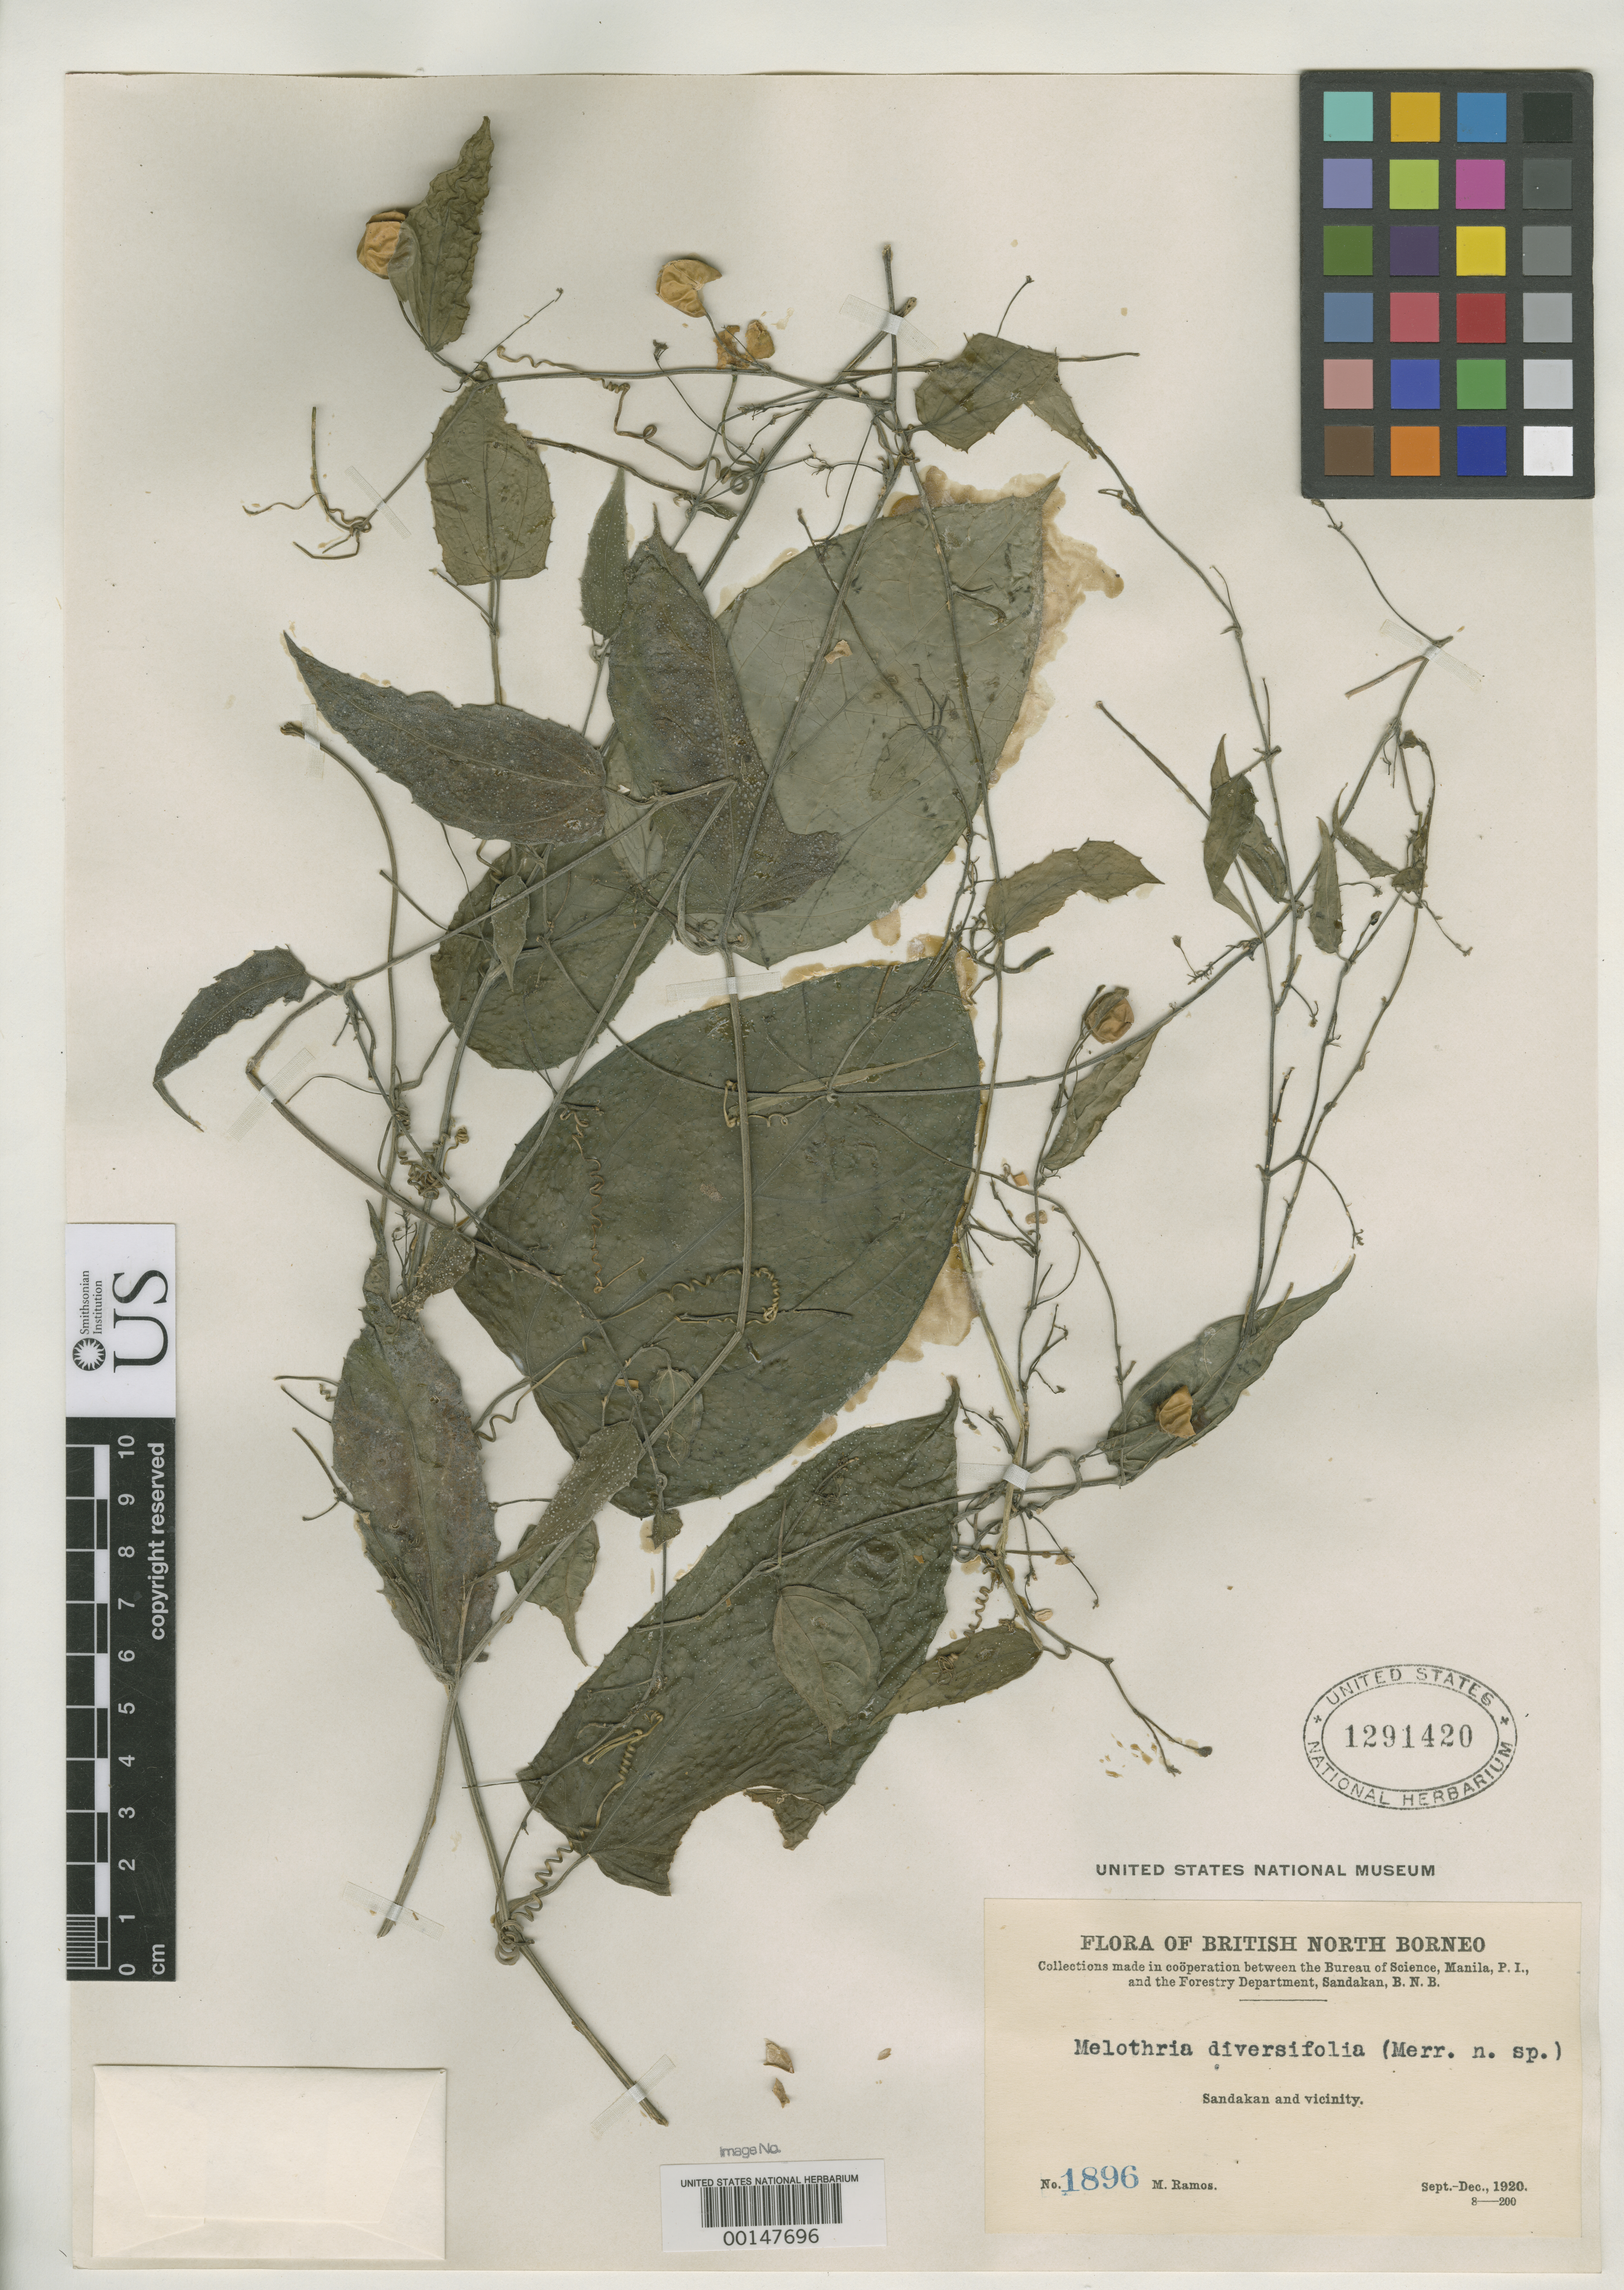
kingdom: Plantae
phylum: Tracheophyta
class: Magnoliopsida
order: Cucurbitales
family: Cucurbitaceae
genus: Melothria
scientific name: Melothria diversifolia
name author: Merr.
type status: Type Collection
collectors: M. Ramos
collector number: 1896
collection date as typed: Sep 1920 to -- Dec 1920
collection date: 1920-09/1920-12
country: Malaysia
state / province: Sabah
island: Borneo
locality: Sandakan & vicinity.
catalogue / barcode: US 1291420